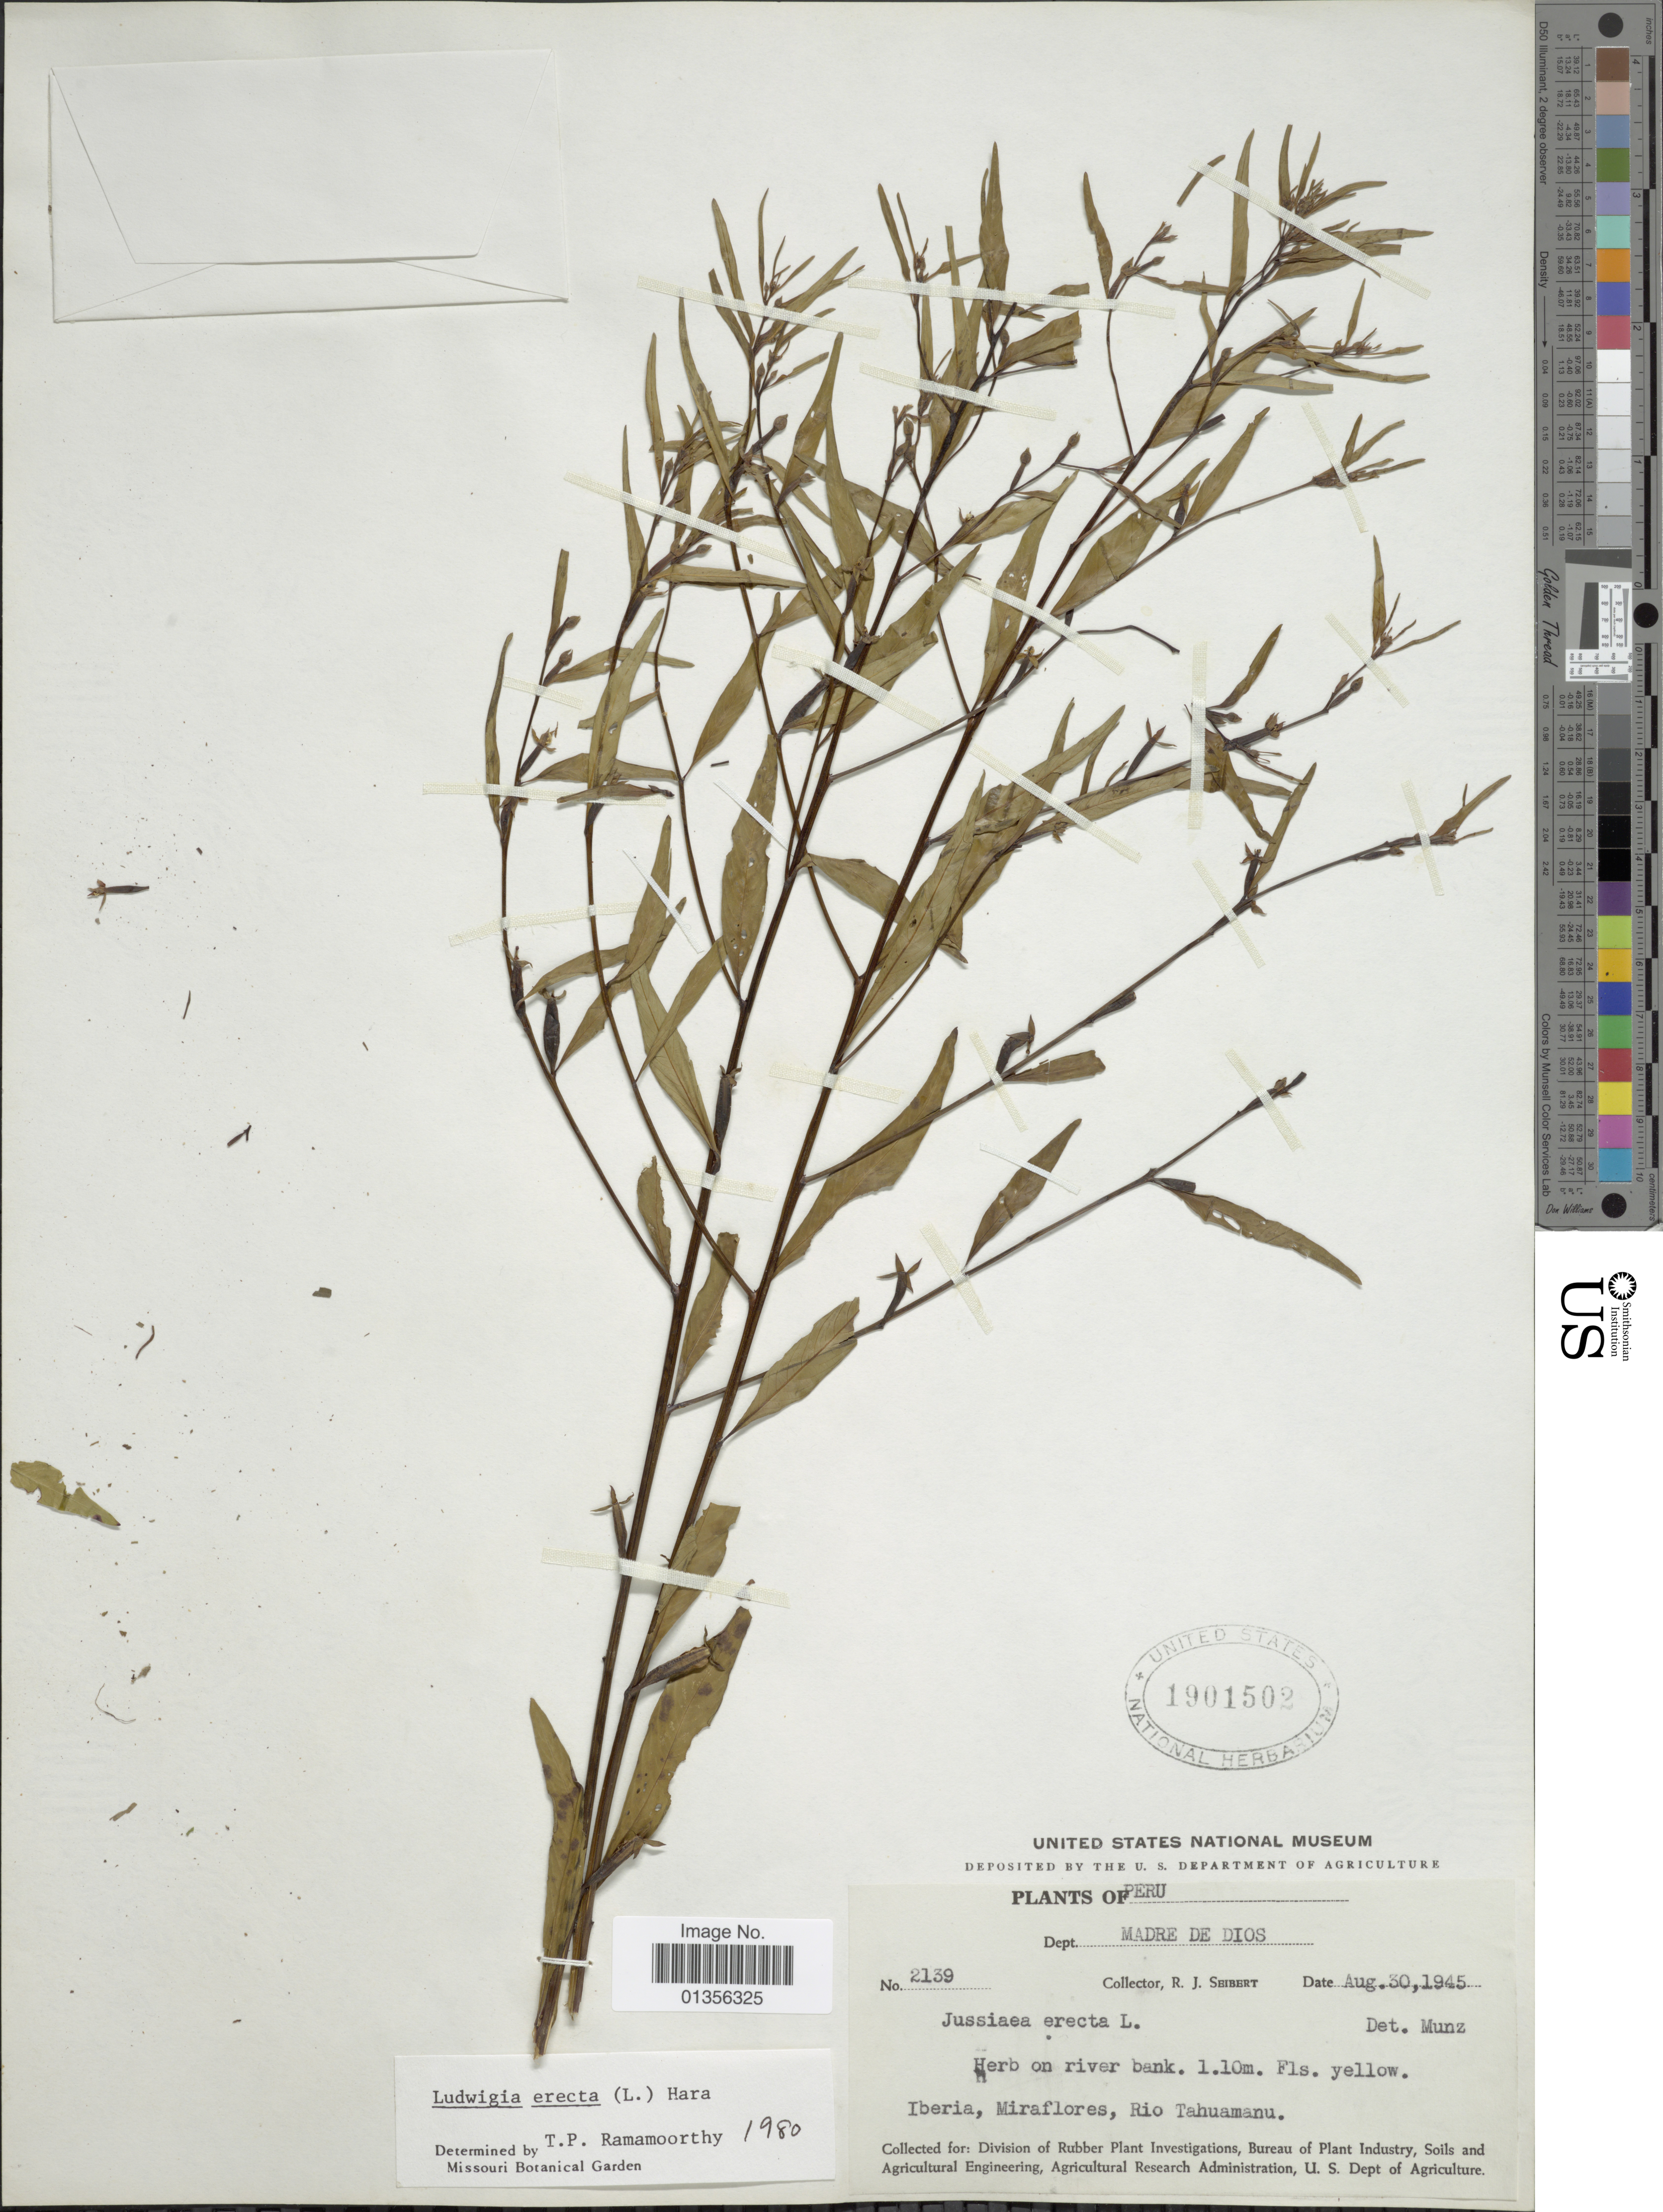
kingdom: Plantae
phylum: Tracheophyta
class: Magnoliopsida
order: Myrtales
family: Onagraceae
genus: Ludwigia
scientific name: Ludwigia erecta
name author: (L.) H. Hara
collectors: R. J. Seibert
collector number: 2139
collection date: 1945-08-30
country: Peru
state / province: Madre de Dios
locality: Iberia, Miraflores, Rio Tahuamanu.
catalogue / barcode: US 1901502